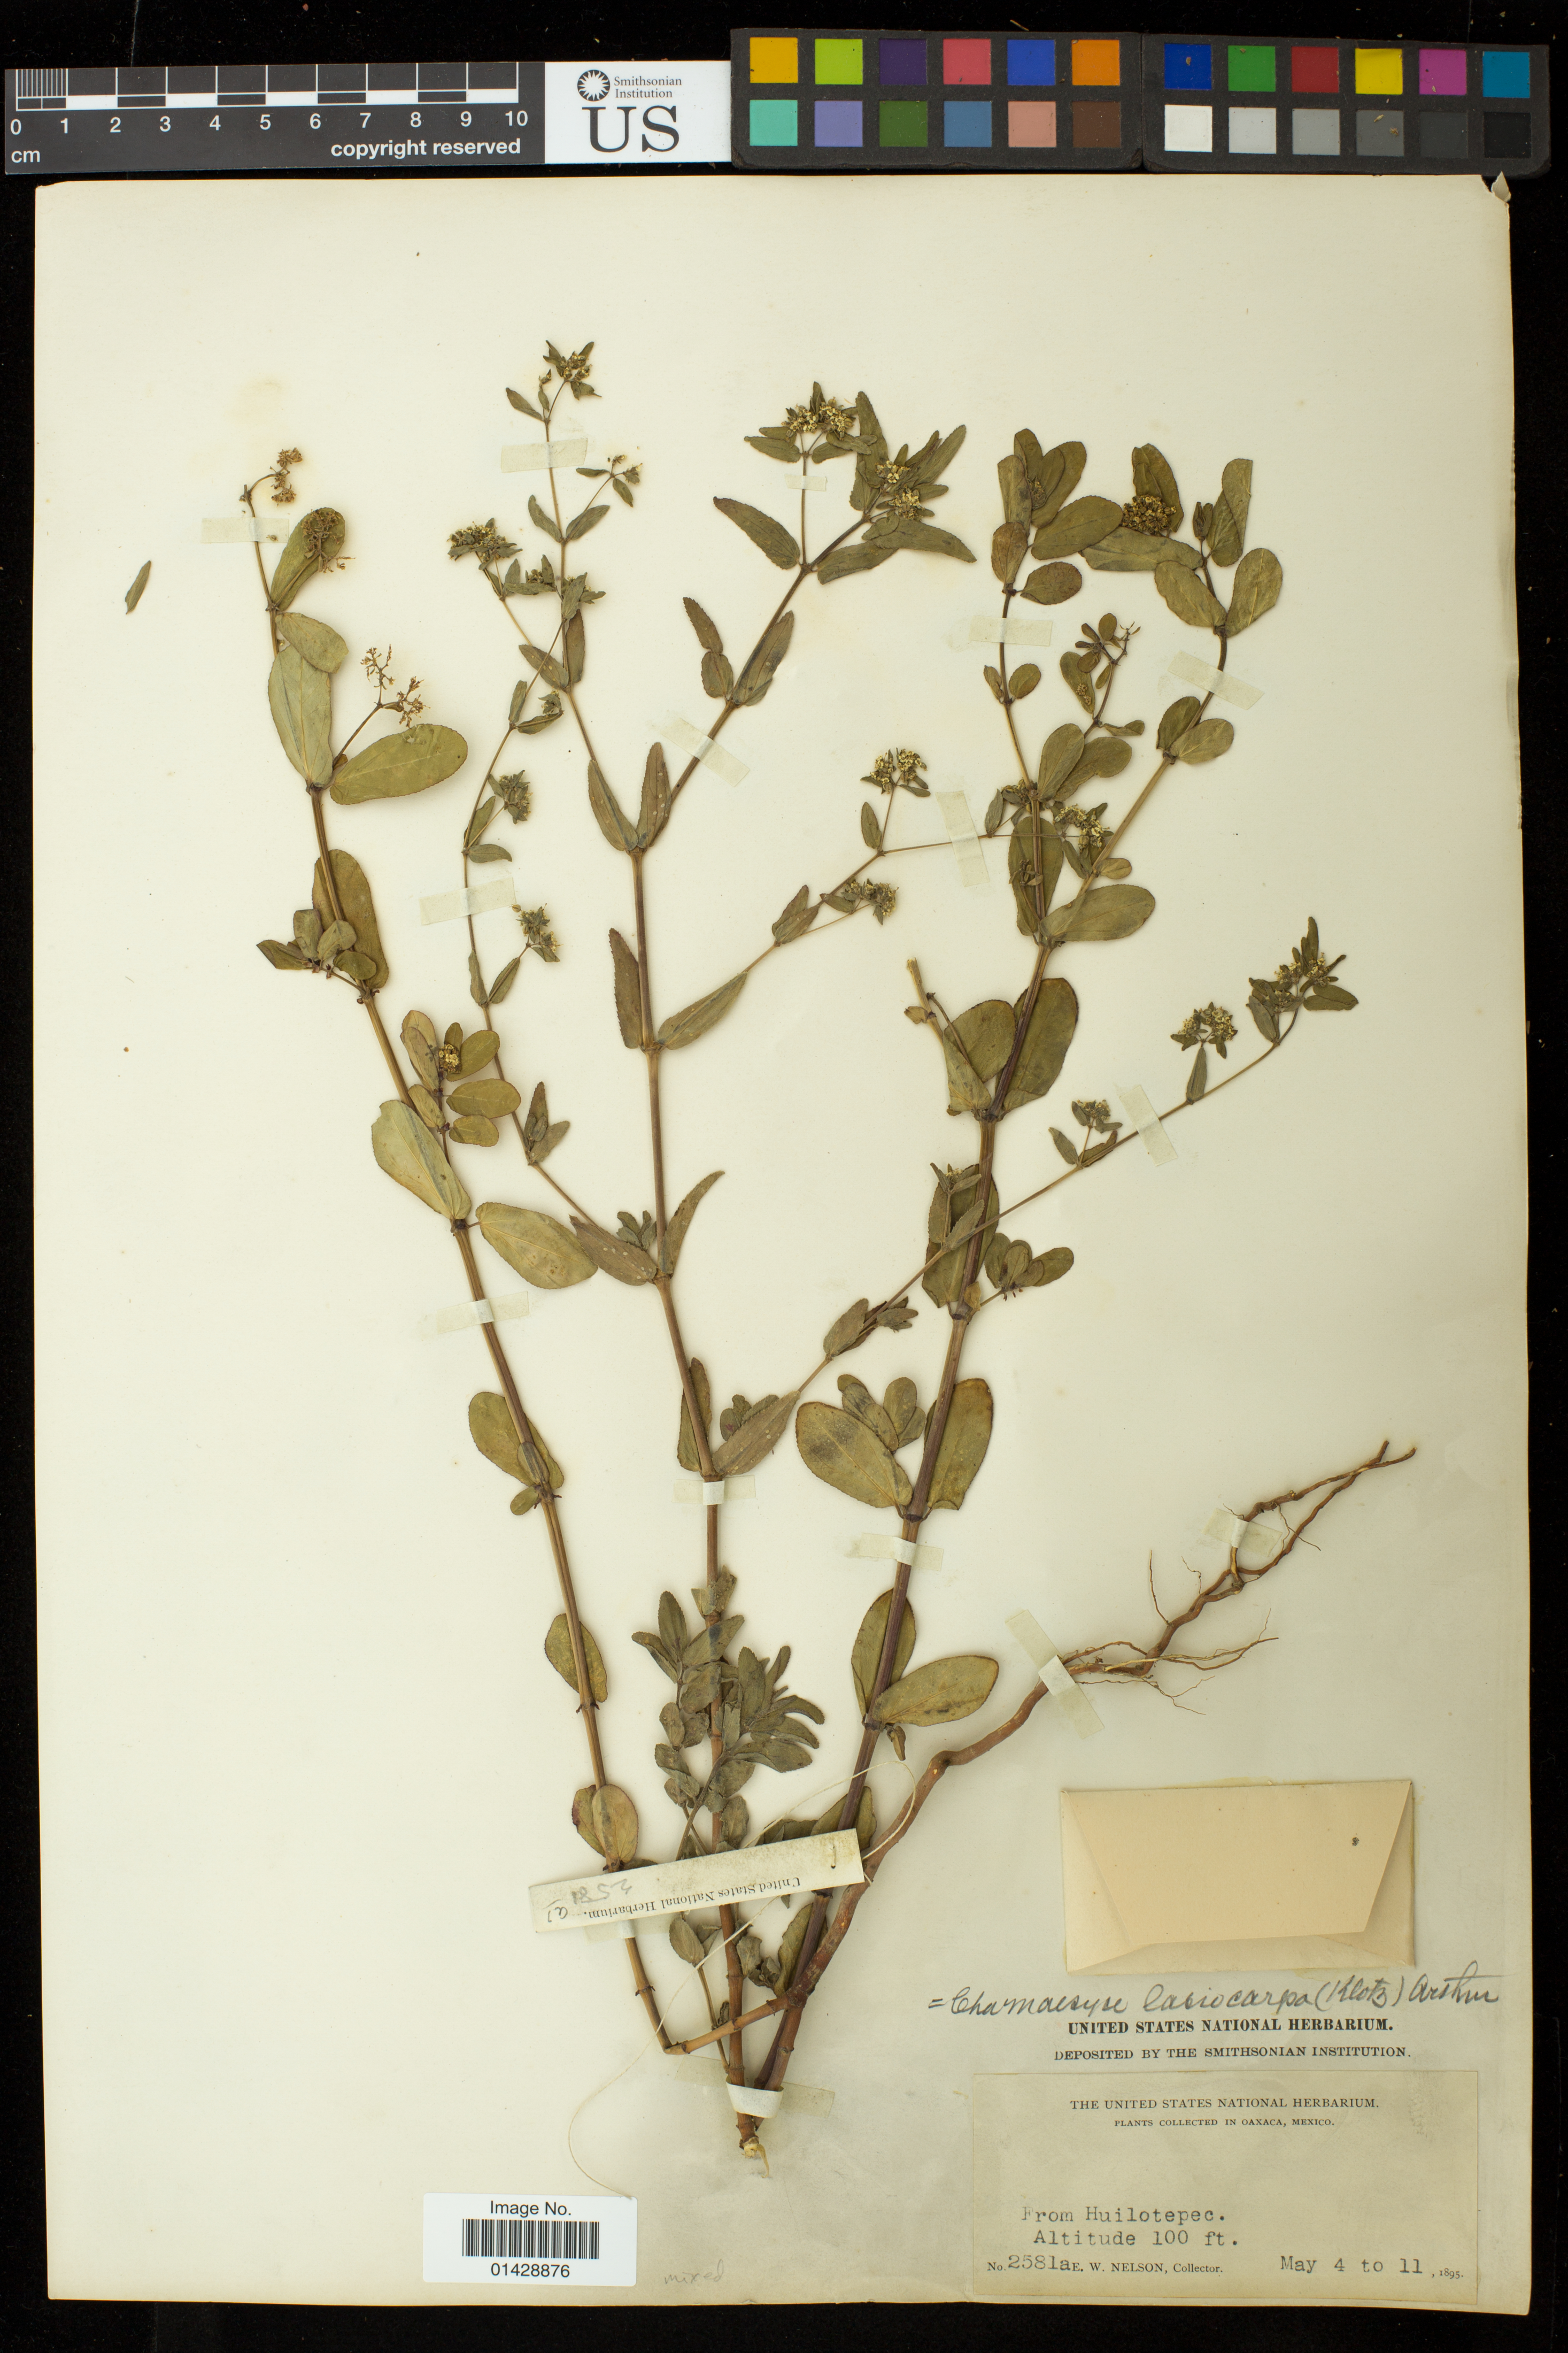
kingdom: Plantae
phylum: Tracheophyta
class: Magnoliopsida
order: Malpighiales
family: Euphorbiaceae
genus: Euphorbia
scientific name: Euphorbia lasiocarpa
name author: Klotzsch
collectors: E. W. Nelson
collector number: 2581a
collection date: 1895-05-04/1895-05-11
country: Mexico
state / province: Oaxaca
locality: Huilotepec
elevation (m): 30